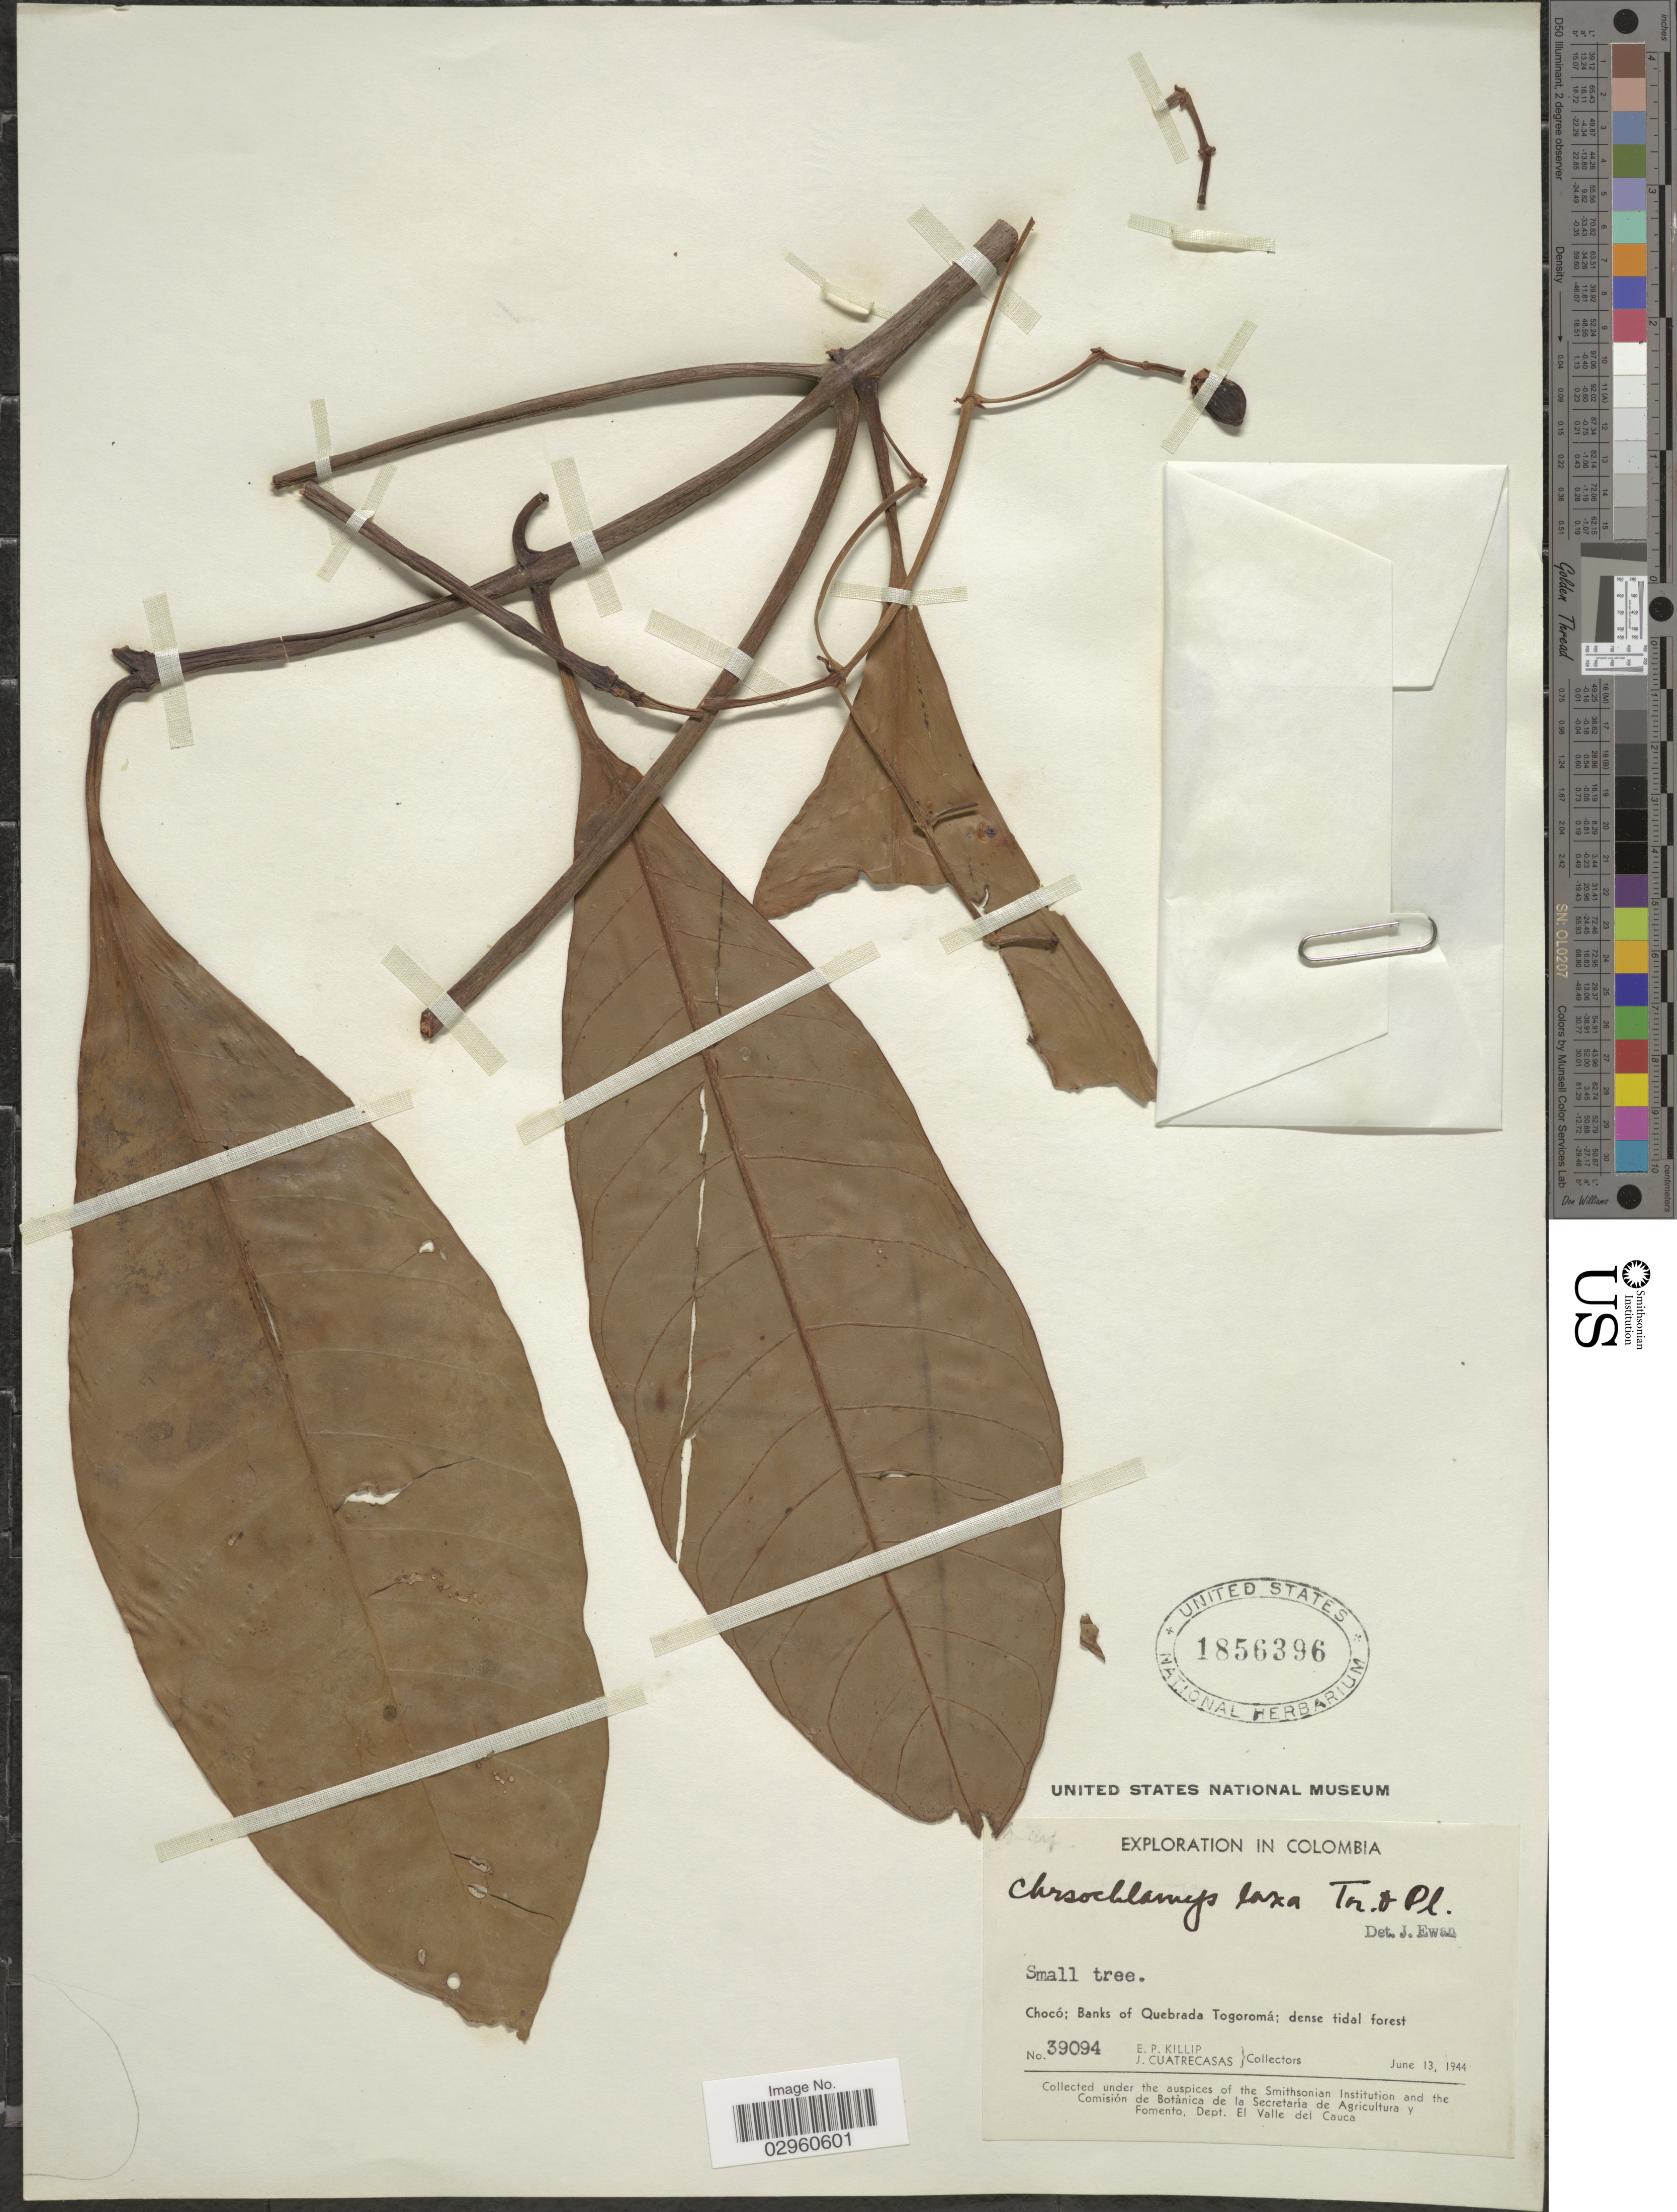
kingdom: Plantae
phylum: Tracheophyta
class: Magnoliopsida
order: Malpighiales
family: Clusiaceae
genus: Chrysochlamys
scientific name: Chrysochlamys laxa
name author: Planch. & Triana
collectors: E. P. Killip & J. Cuatrecasas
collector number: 39094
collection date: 1944-06-13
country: Colombia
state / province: Chocó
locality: Chocó; Banks of Quebrada Togoromá.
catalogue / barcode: US 1856396